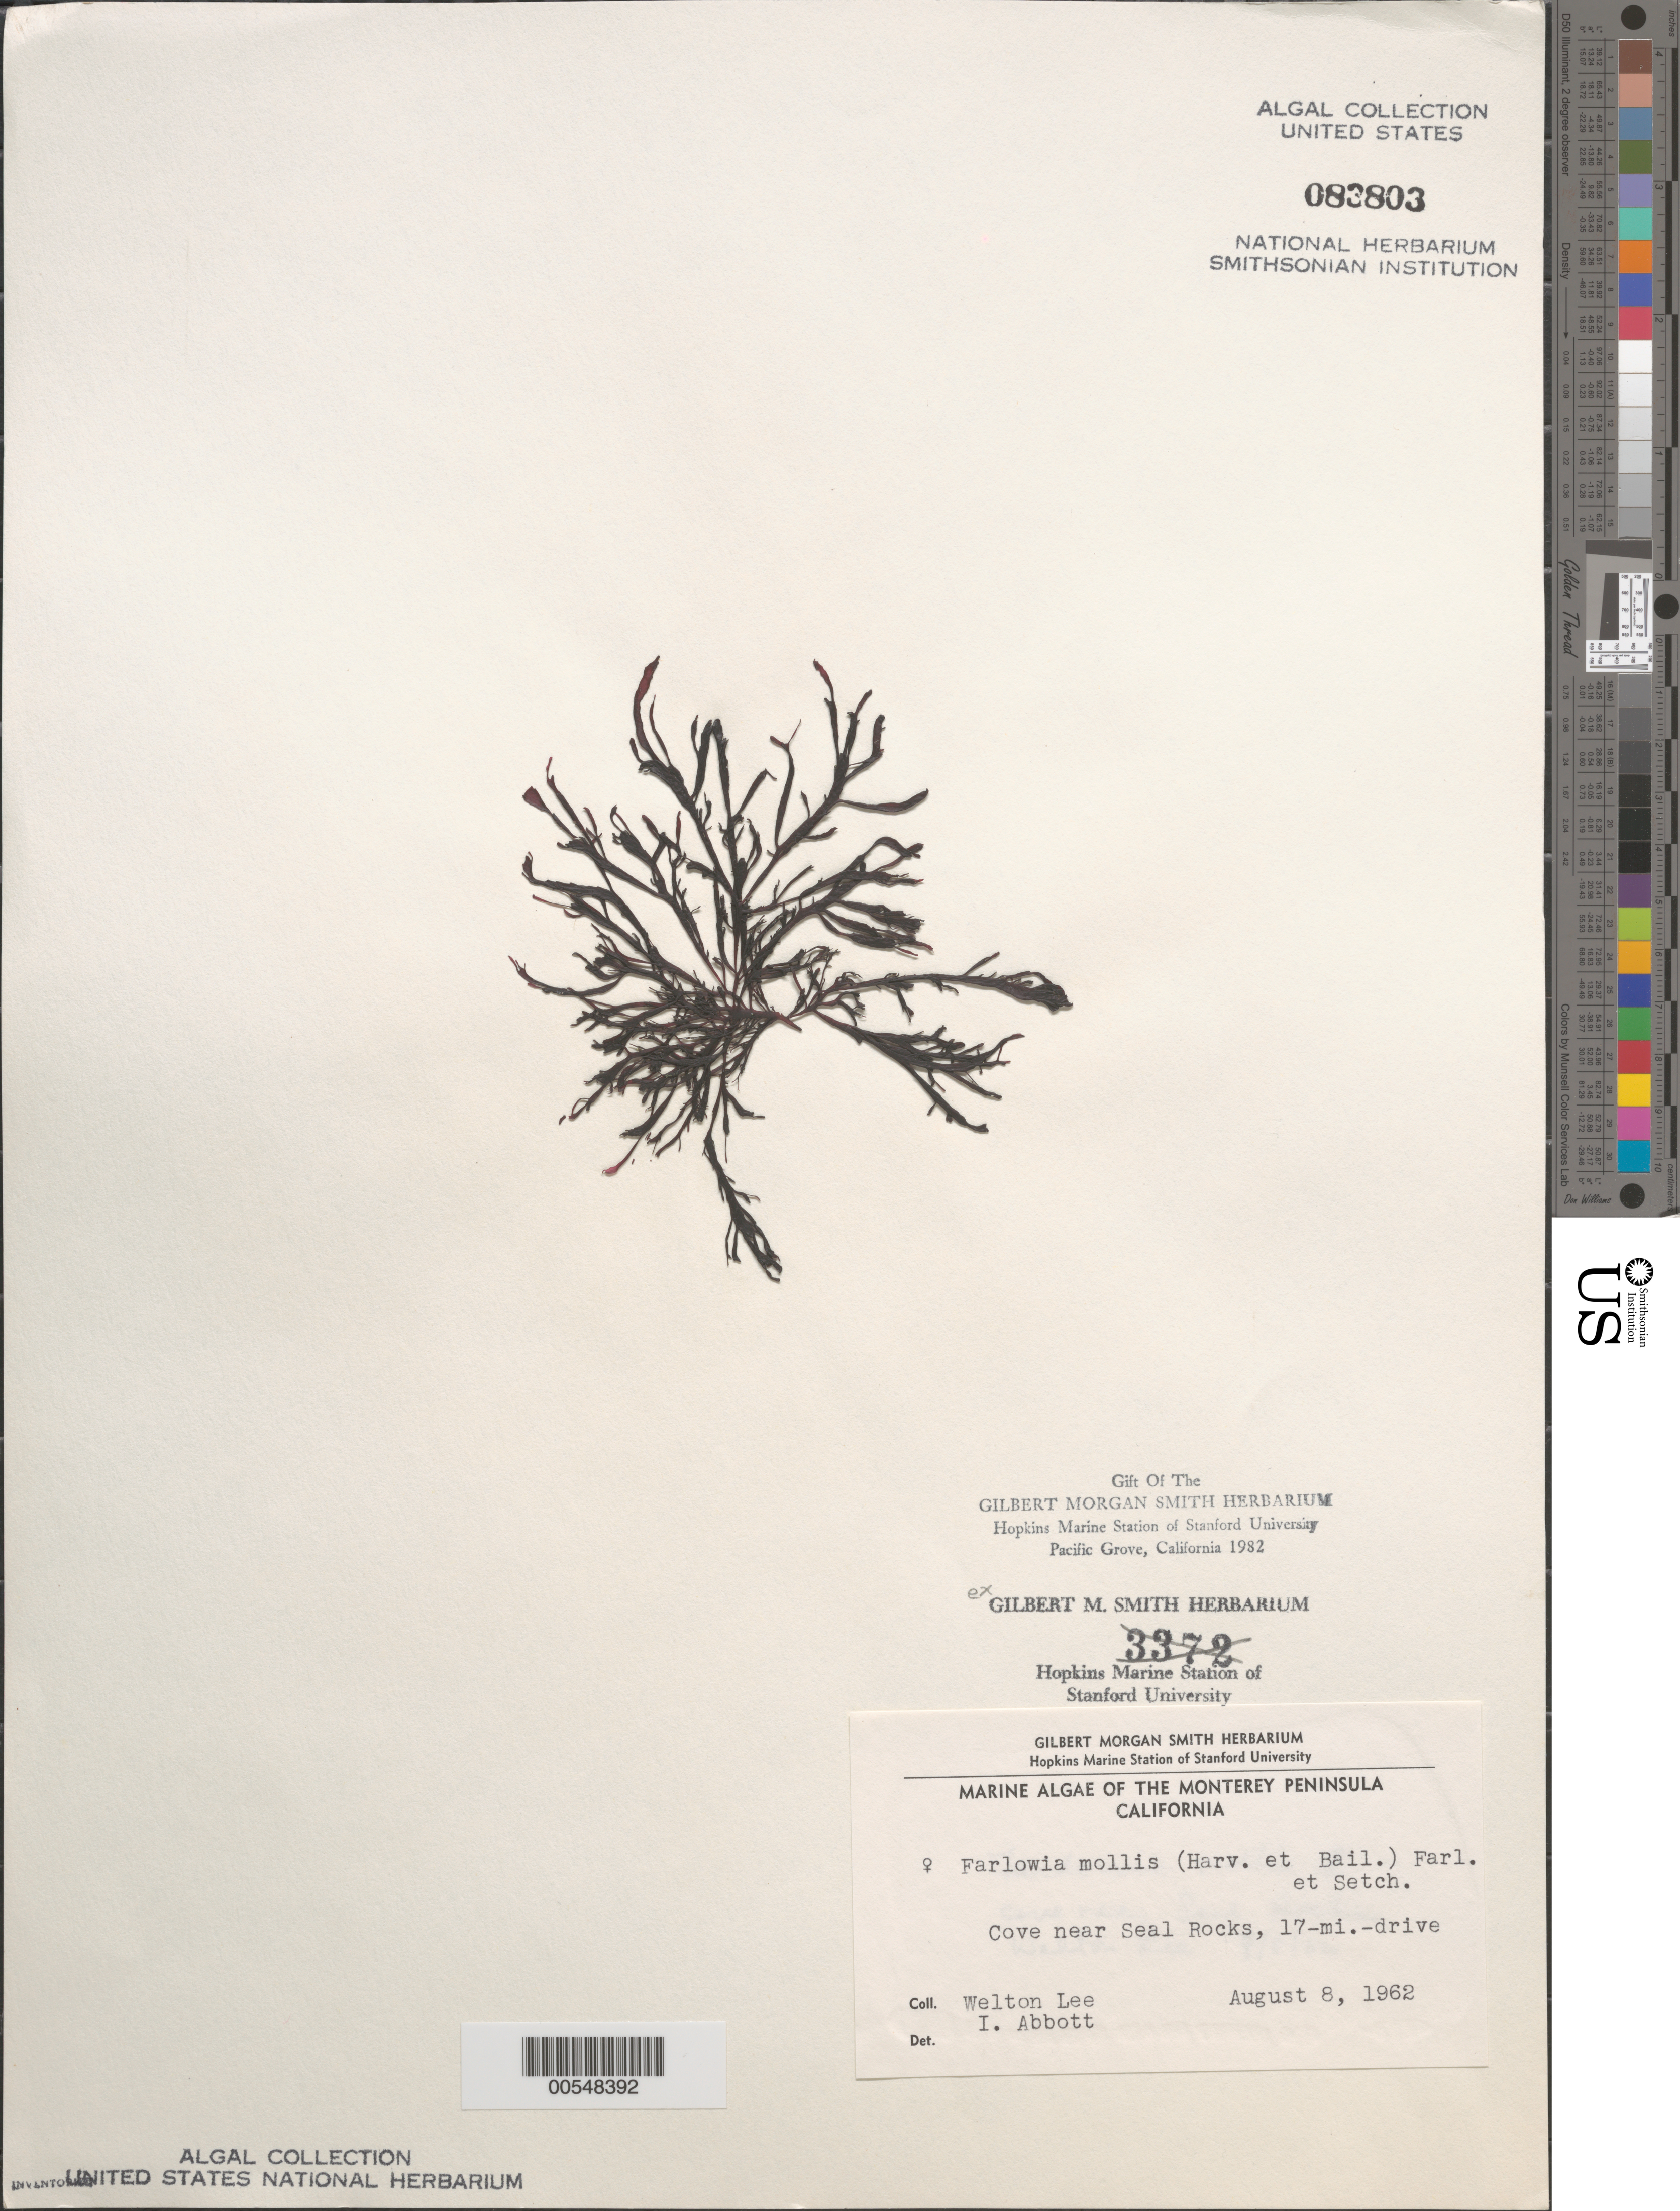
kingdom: Plantae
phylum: Rhodophyta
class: Florideophyceae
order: Gigartinales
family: Dumontiaceae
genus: Farlowia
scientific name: Farlowia mollis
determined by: Abbott, Isabella A.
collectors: W. Lee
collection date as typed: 08 Aug 1962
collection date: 1962-08-08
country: United States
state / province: California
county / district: Monterey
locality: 17-Mile-Drive, cove near Seal Rocks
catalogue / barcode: US 83803